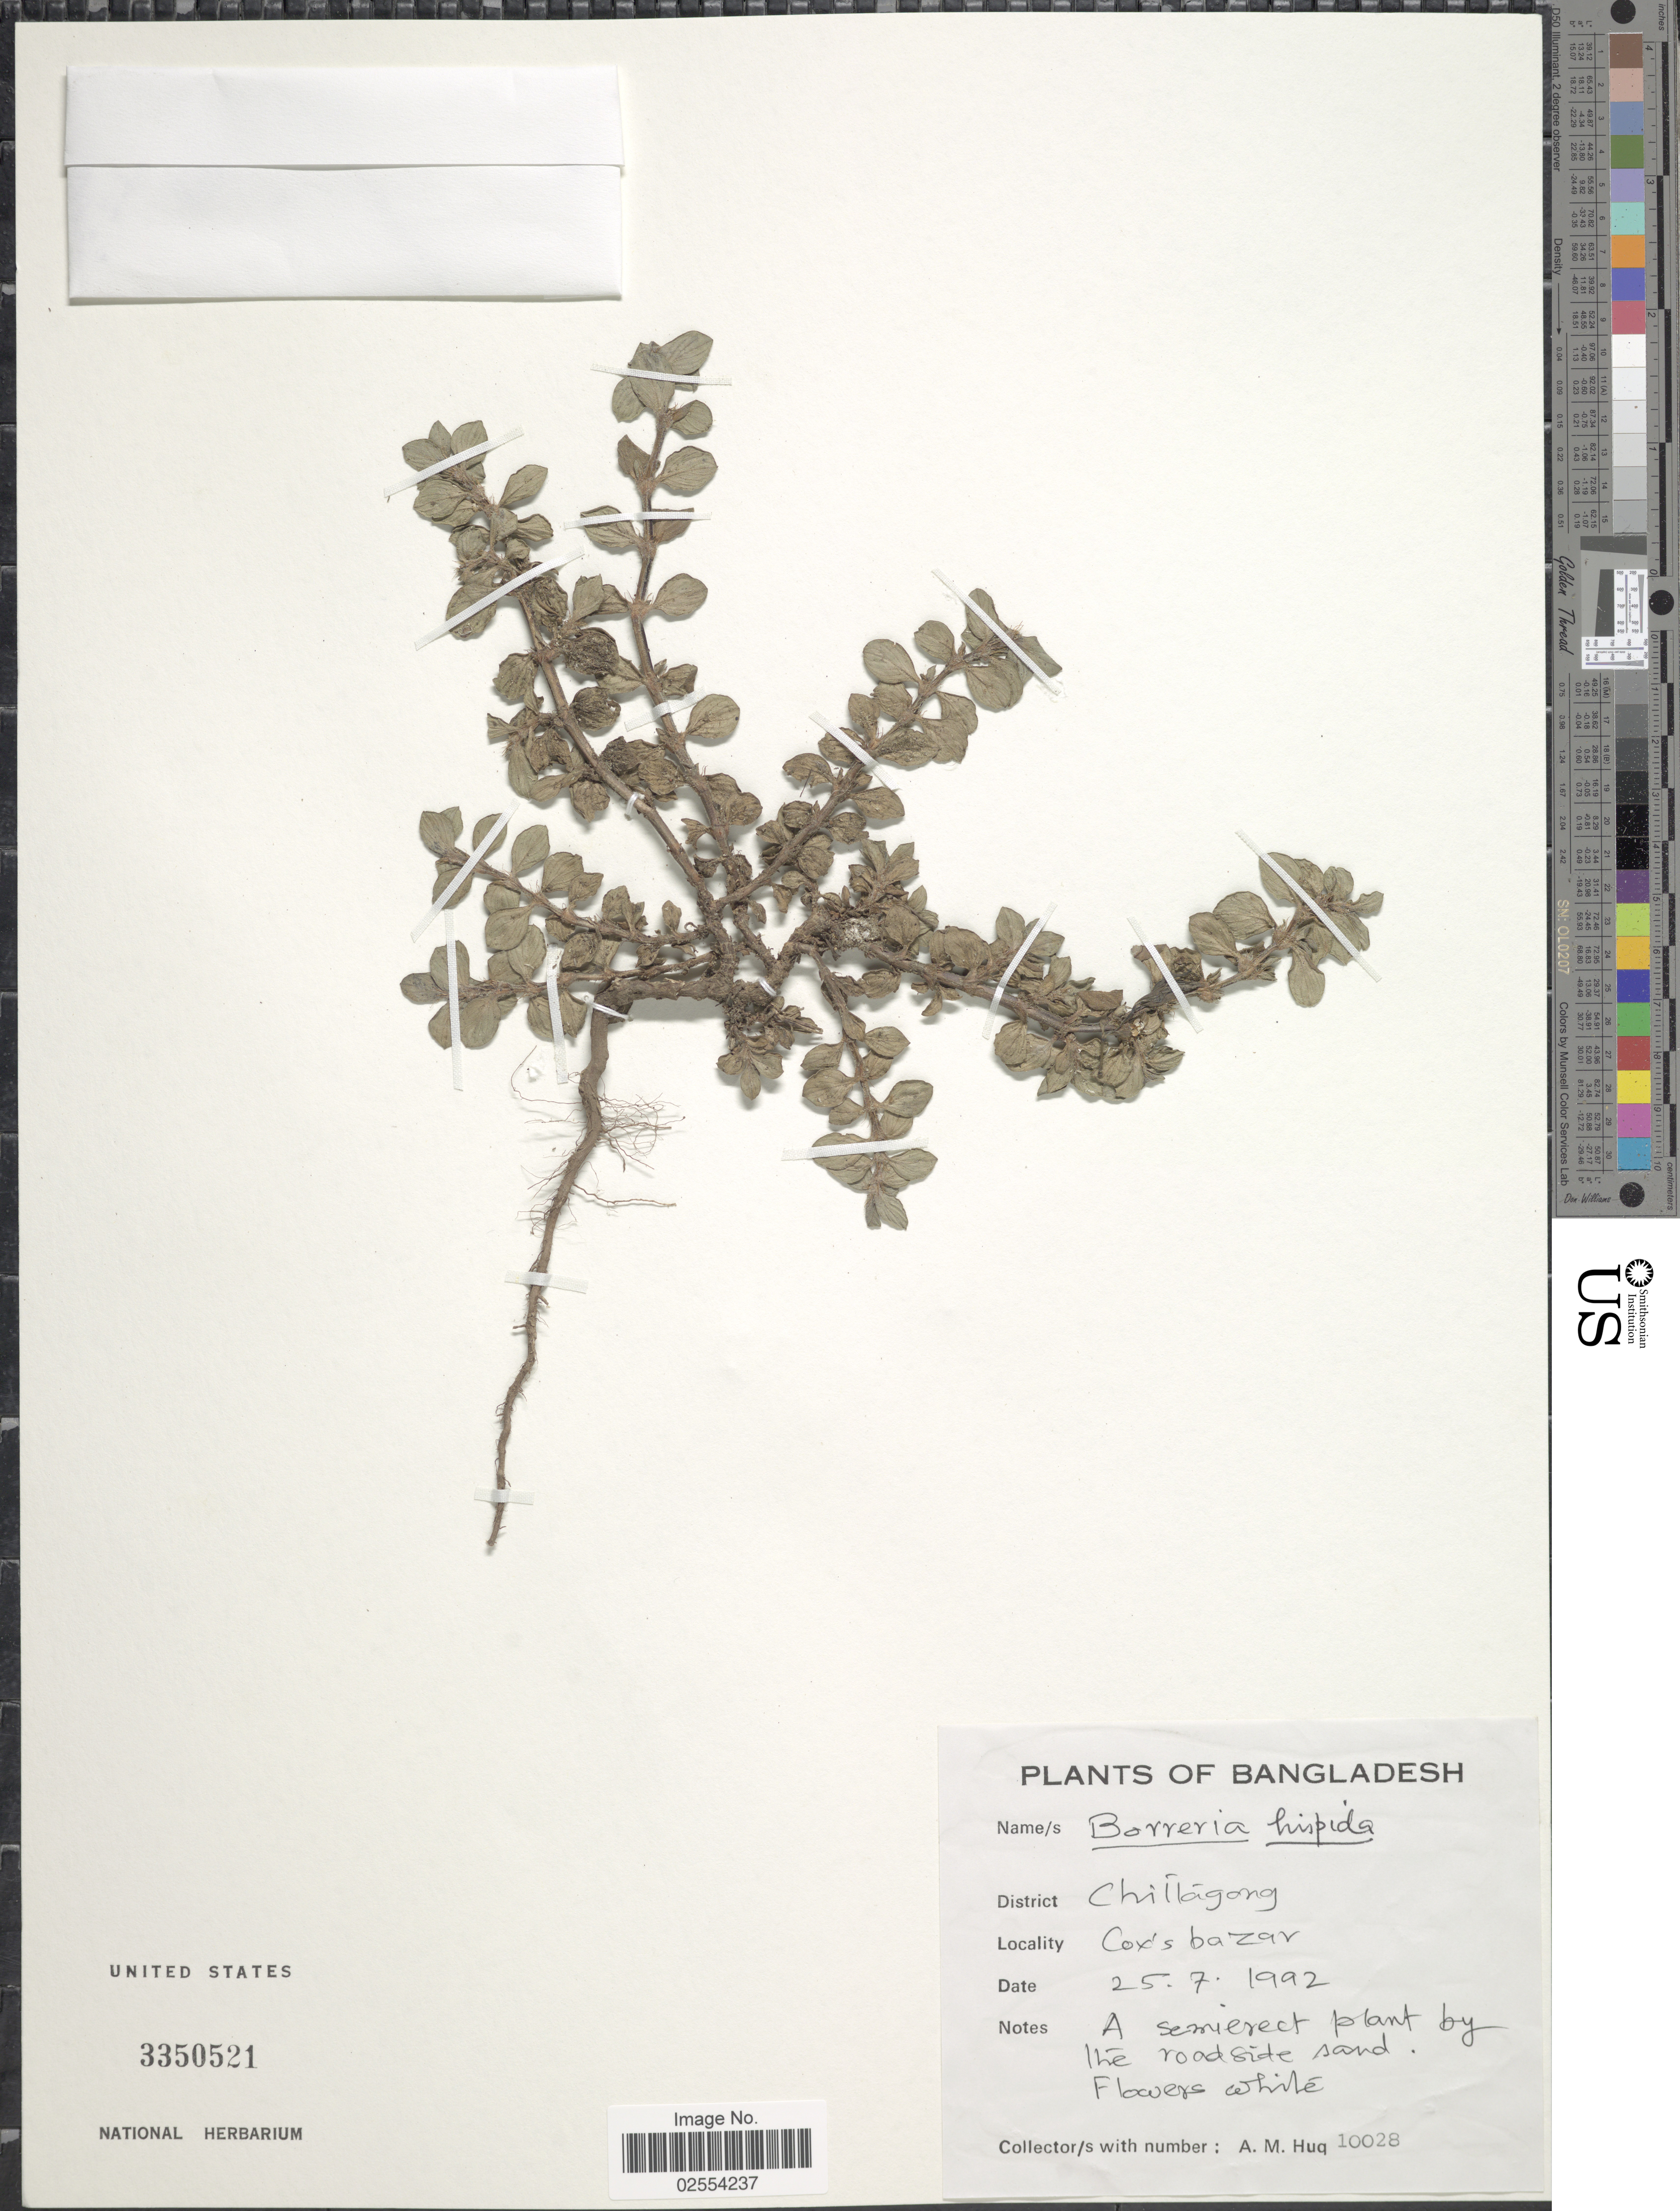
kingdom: Plantae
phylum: Tracheophyta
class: Magnoliopsida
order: Gentianales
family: Rubiaceae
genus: Spermacoce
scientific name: Spermacoce hispida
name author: L.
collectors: A. M. Huq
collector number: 10028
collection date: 1992-07-25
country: Bangladesh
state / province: Chittagong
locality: District Chittagong, Cox's bazar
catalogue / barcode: US 3350521